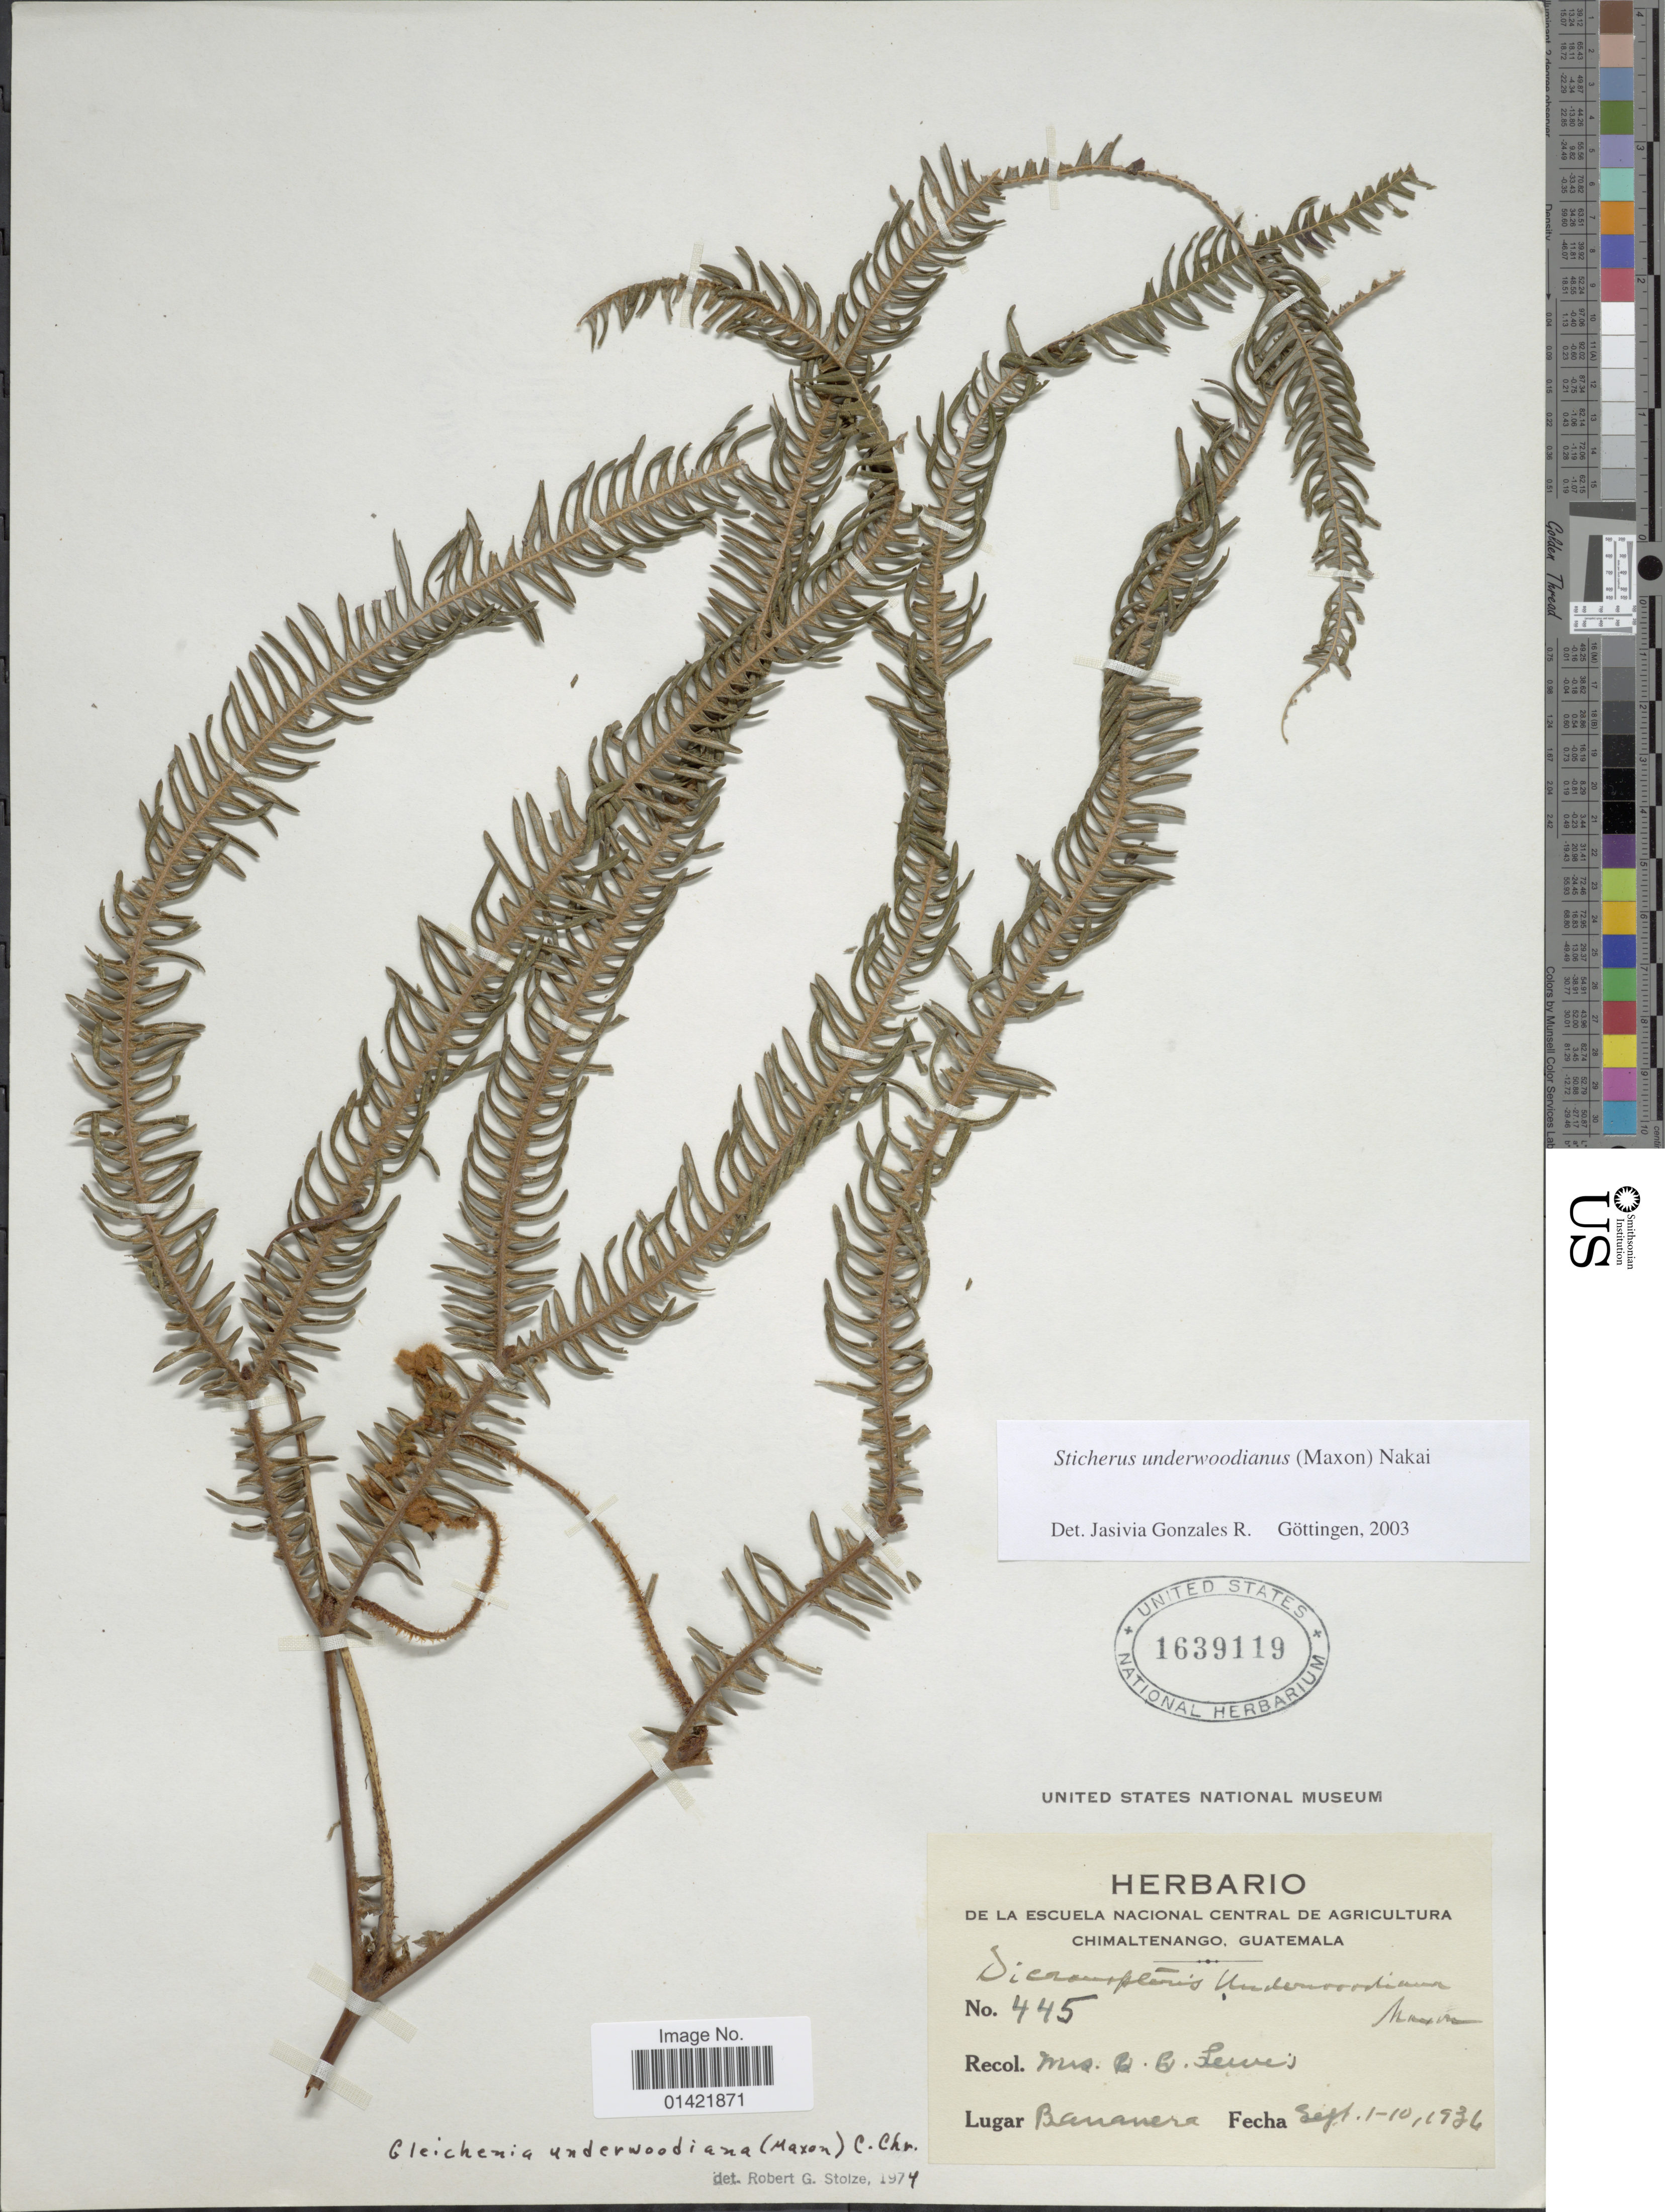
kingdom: Plantae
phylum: Tracheophyta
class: Polypodiopsida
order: Gleicheniales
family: Gleicheniaceae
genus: Sticherus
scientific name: Sticherus underwoodianus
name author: (Maxon) Nakai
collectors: C. Lewis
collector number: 445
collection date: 1936-09-01/1936-09-10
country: Guatemala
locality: Bananera.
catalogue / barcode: US 1639119